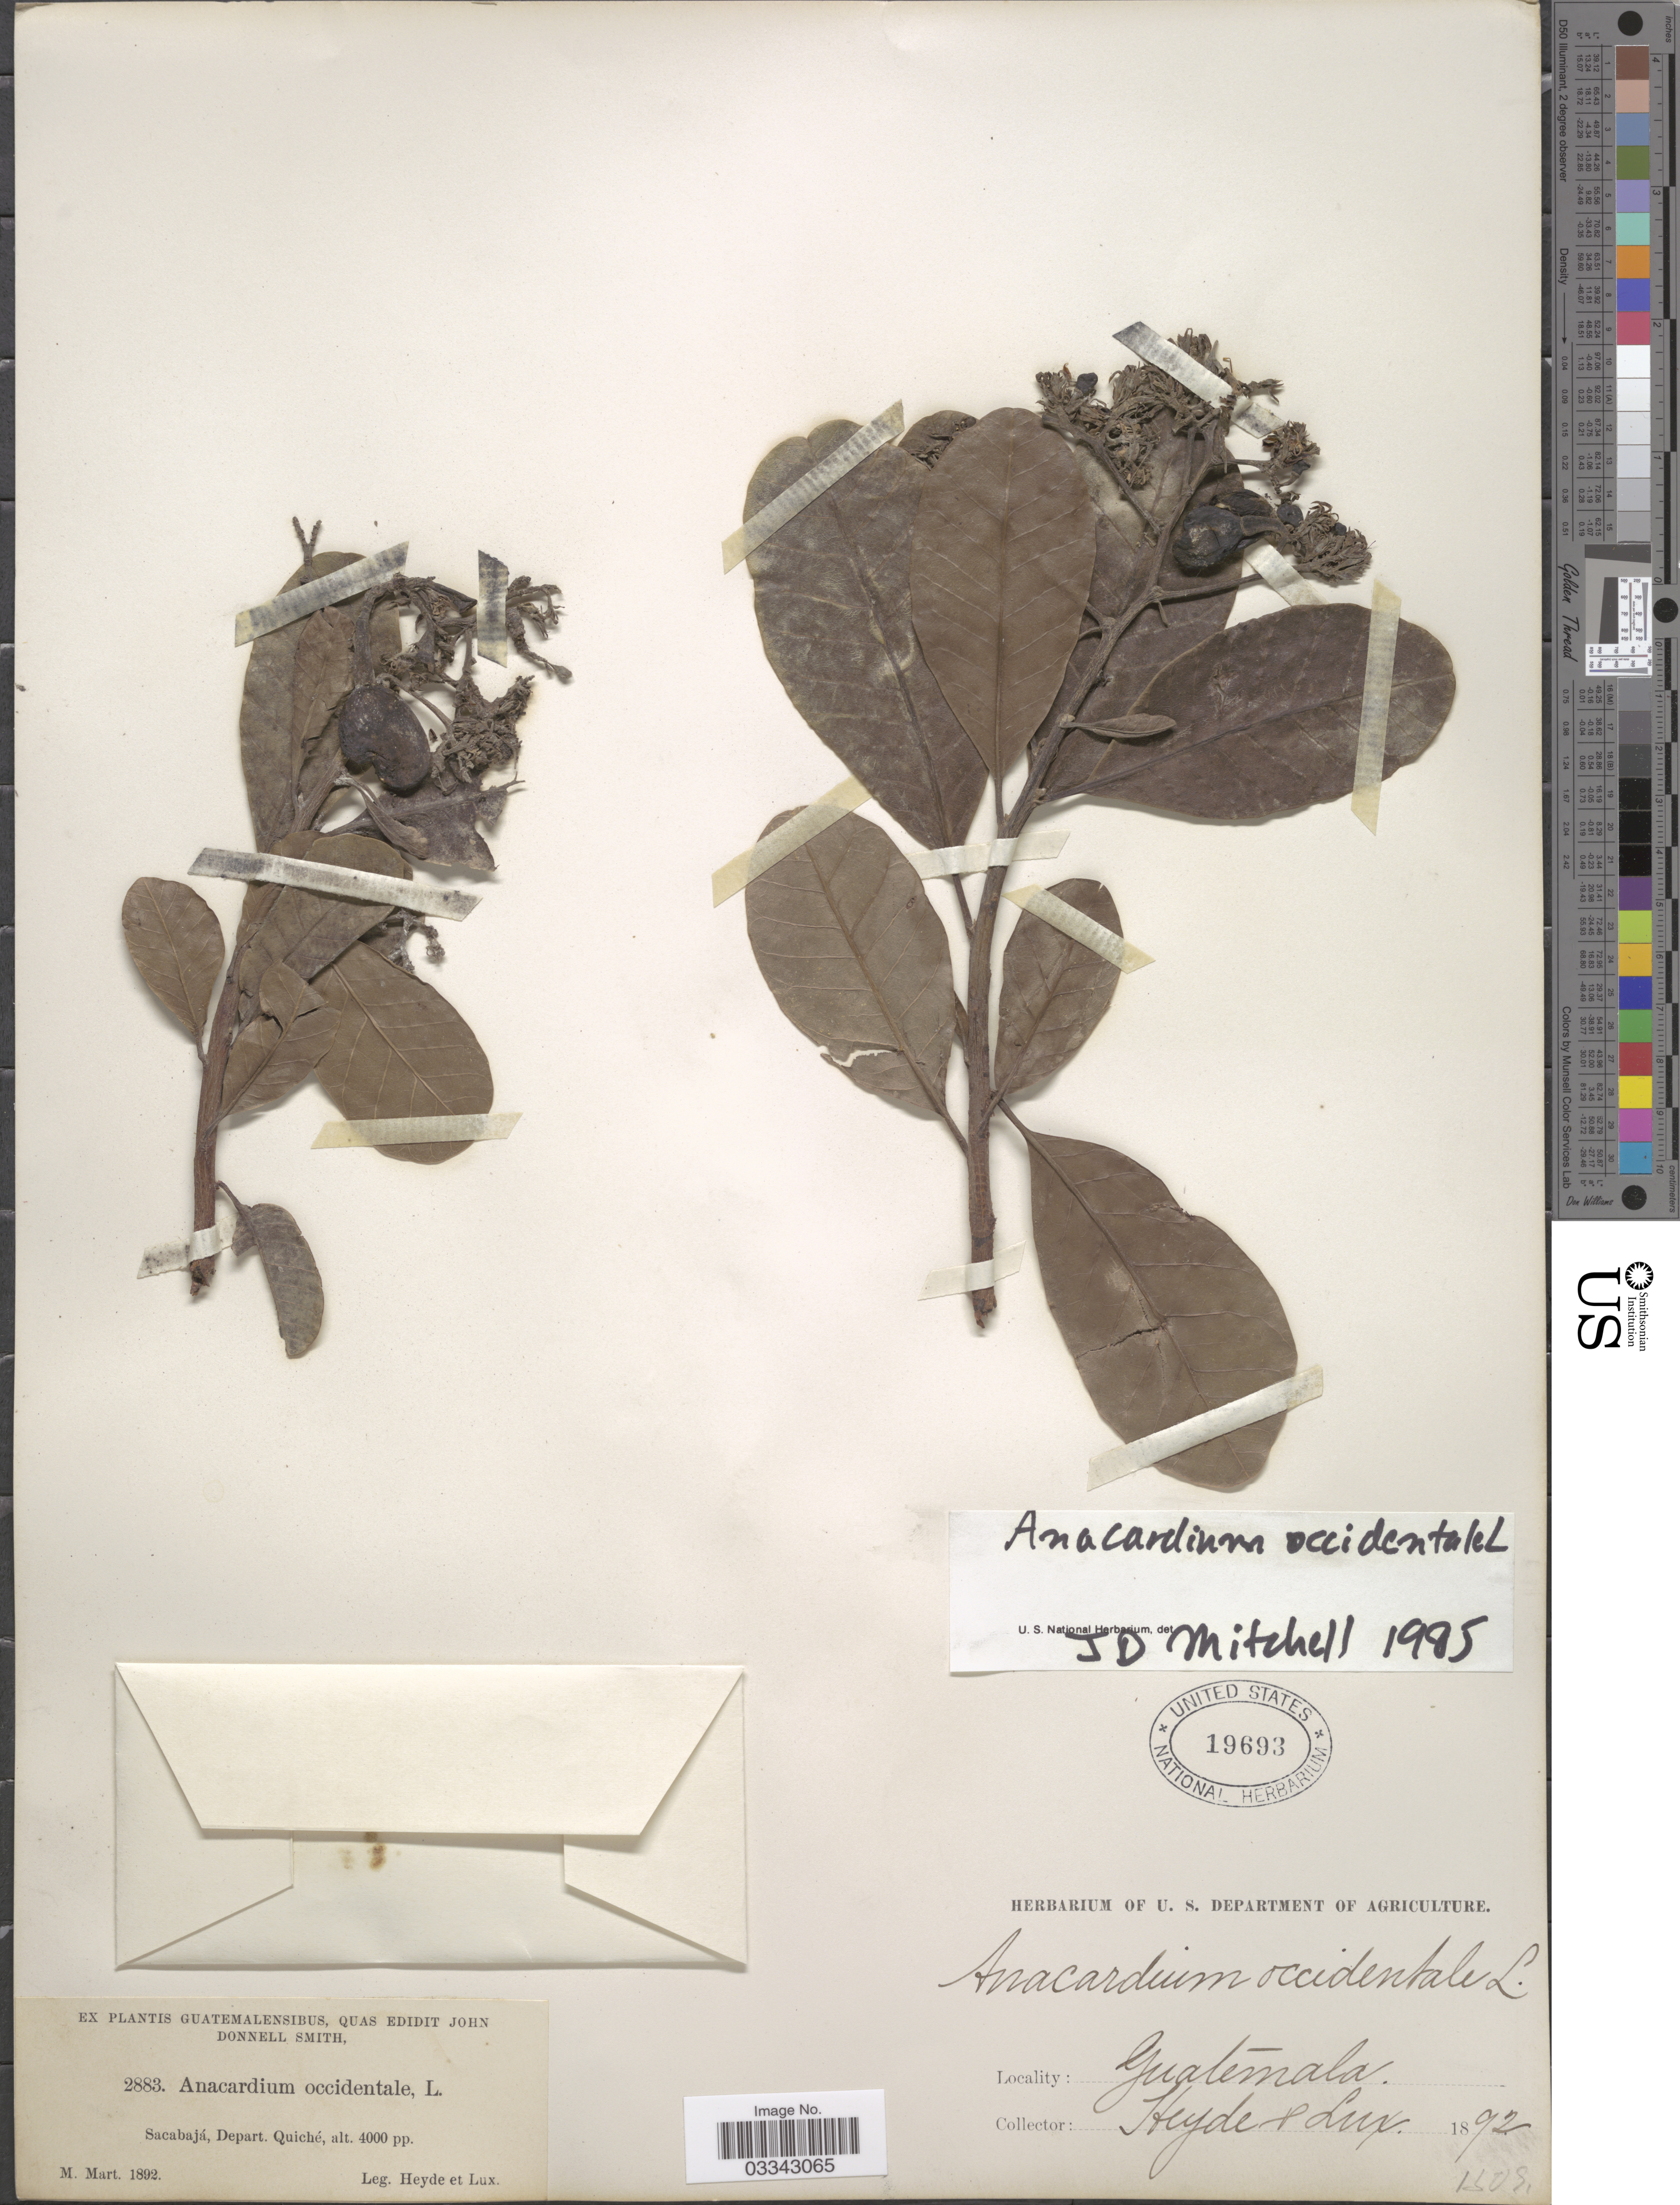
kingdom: Plantae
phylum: Tracheophyta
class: Magnoliopsida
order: Sapindales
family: Anacardiaceae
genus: Anacardium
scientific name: Anacardium occidentale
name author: L.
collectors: Heyde & Lux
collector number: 2883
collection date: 1892-03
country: Guatemala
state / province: El Quiché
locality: Sacabajá, Depart. Quiché.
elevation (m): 1219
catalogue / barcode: US 19693